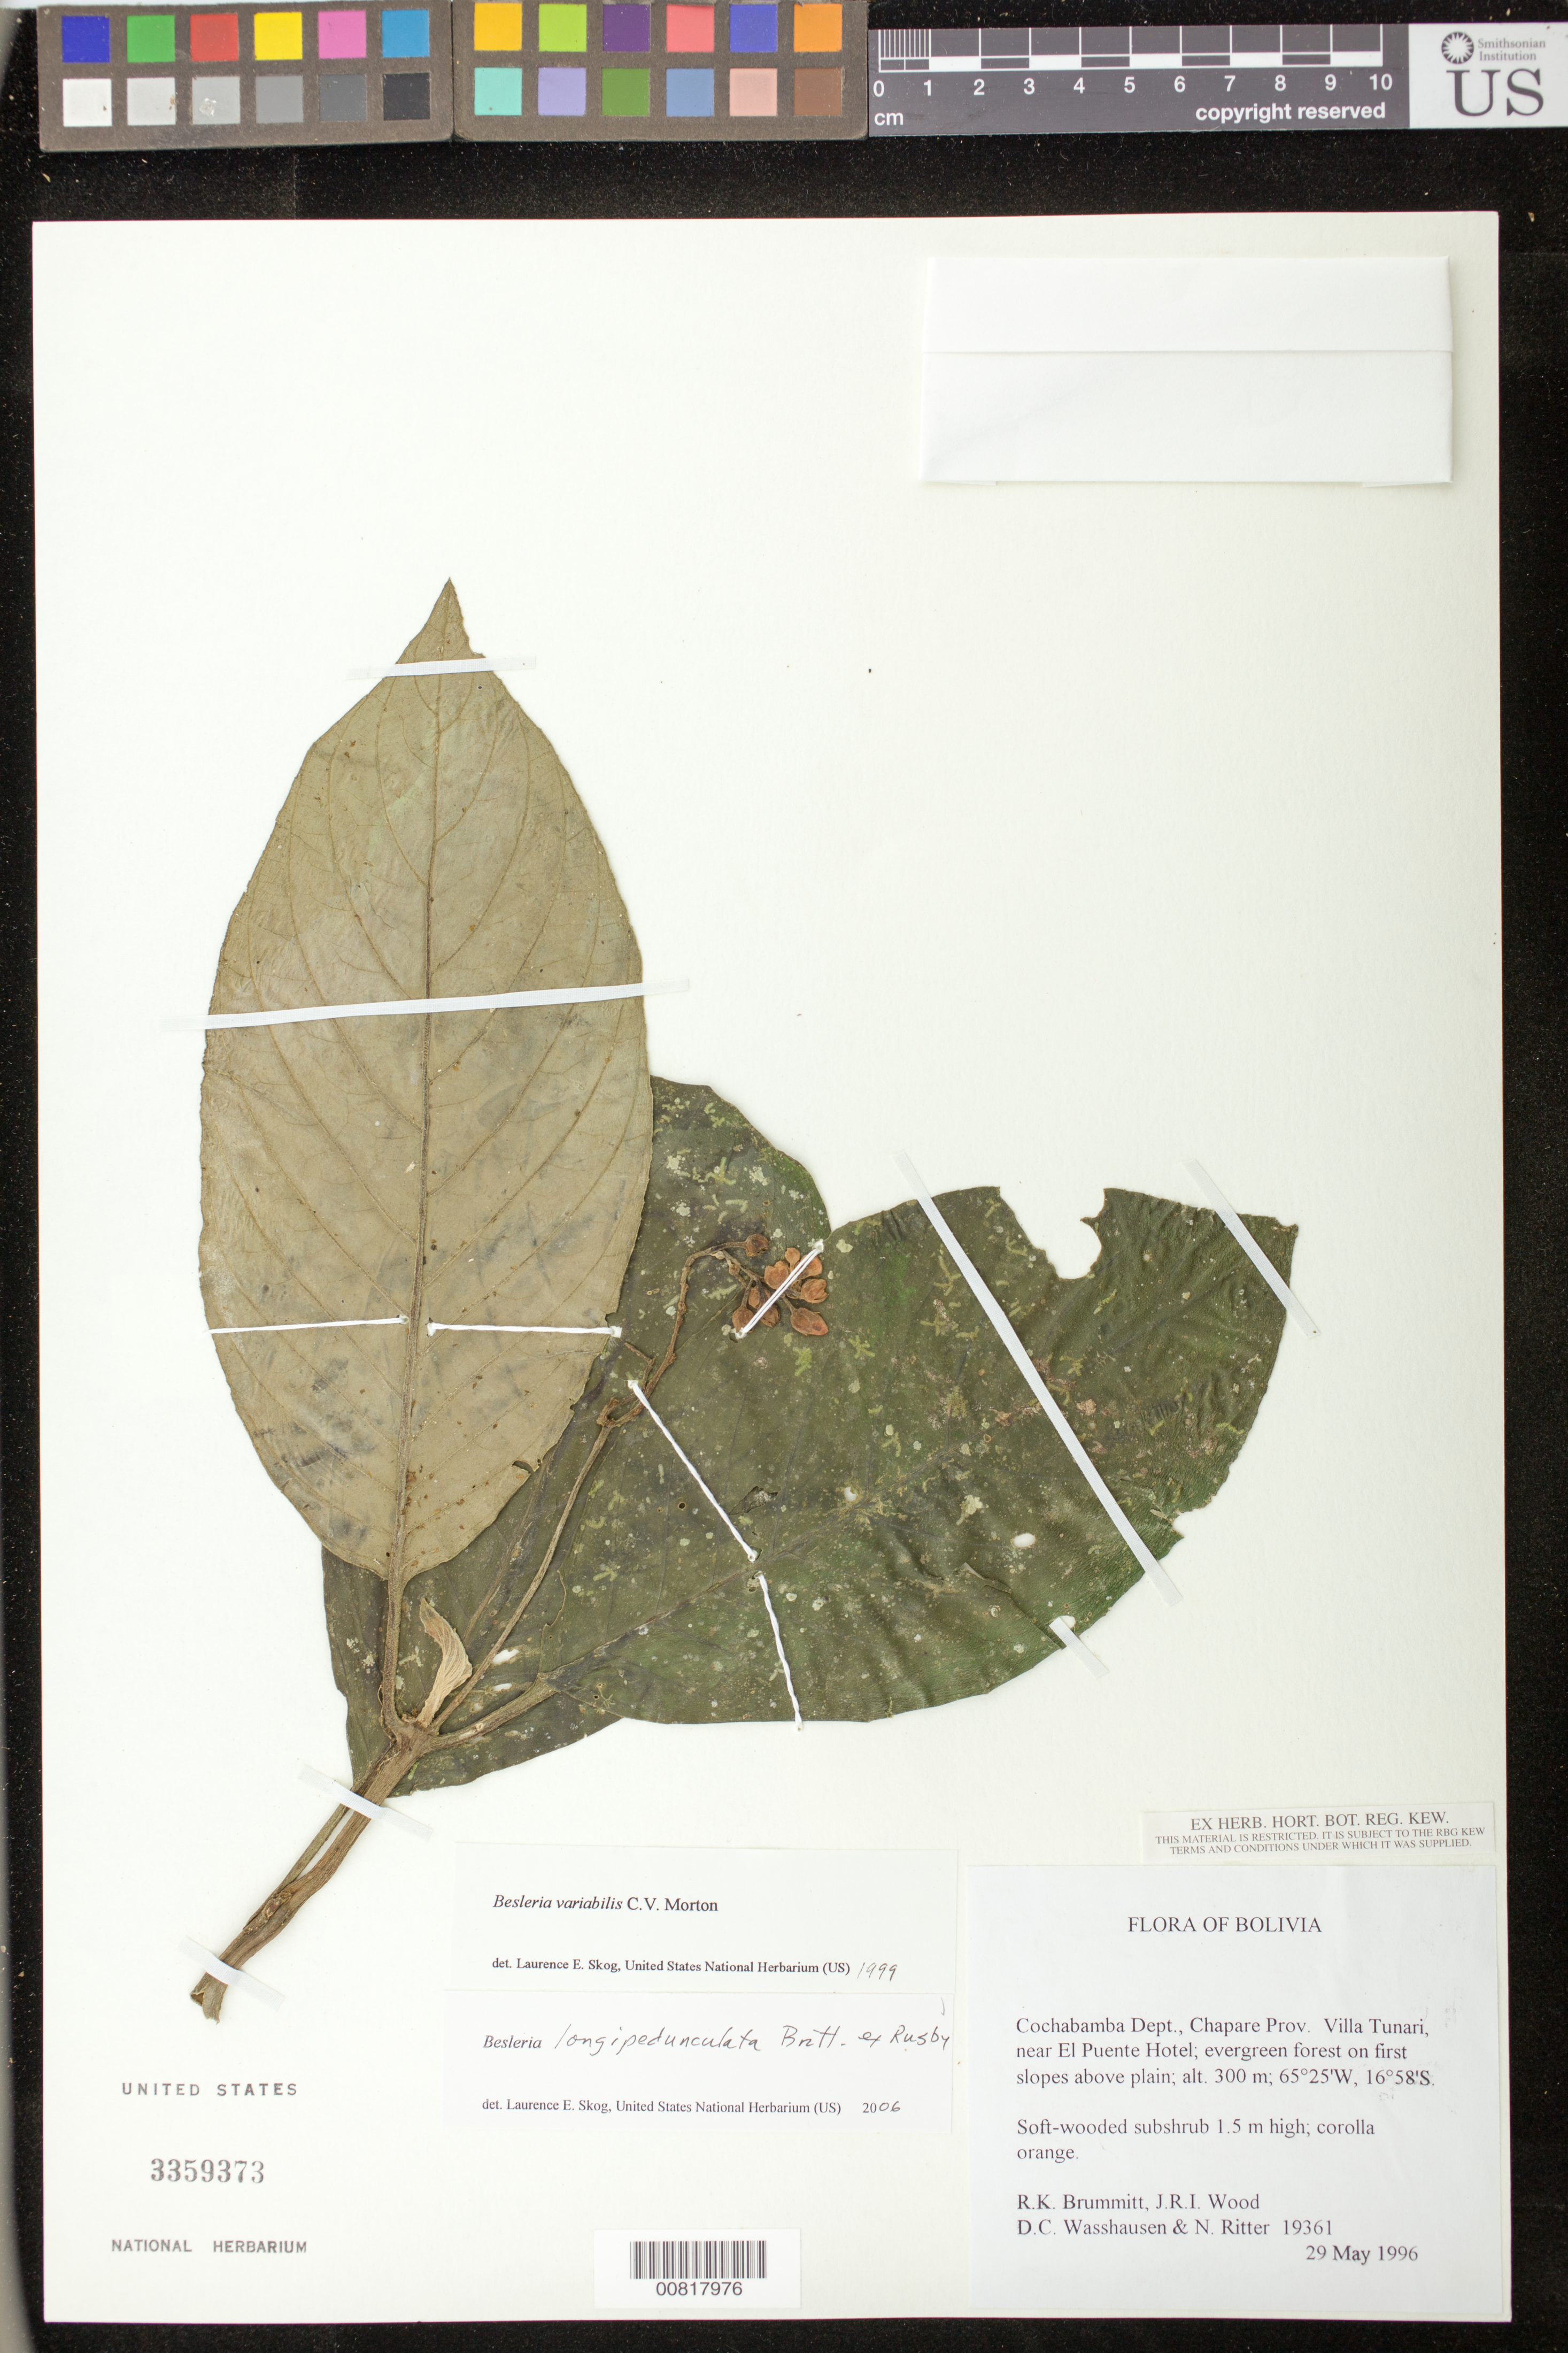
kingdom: Plantae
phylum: Tracheophyta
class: Magnoliopsida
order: Lamiales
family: Gesneriaceae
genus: Besleria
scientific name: Besleria longipedunculata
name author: Britton ex Rusby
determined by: Skog, Laurence E.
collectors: R. K. Brummitt, J. R. I. Wood, D. C. Wasshausen & N. Ritter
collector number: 19361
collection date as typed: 29 May 1996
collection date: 1996-05-29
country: Bolivia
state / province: Cochabamba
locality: Cochabamba Dept., Chapare Prov. Villa Tunari, near El Puente Hotel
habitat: Evergreen forest on first slopes above plain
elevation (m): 300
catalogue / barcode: US 3359373